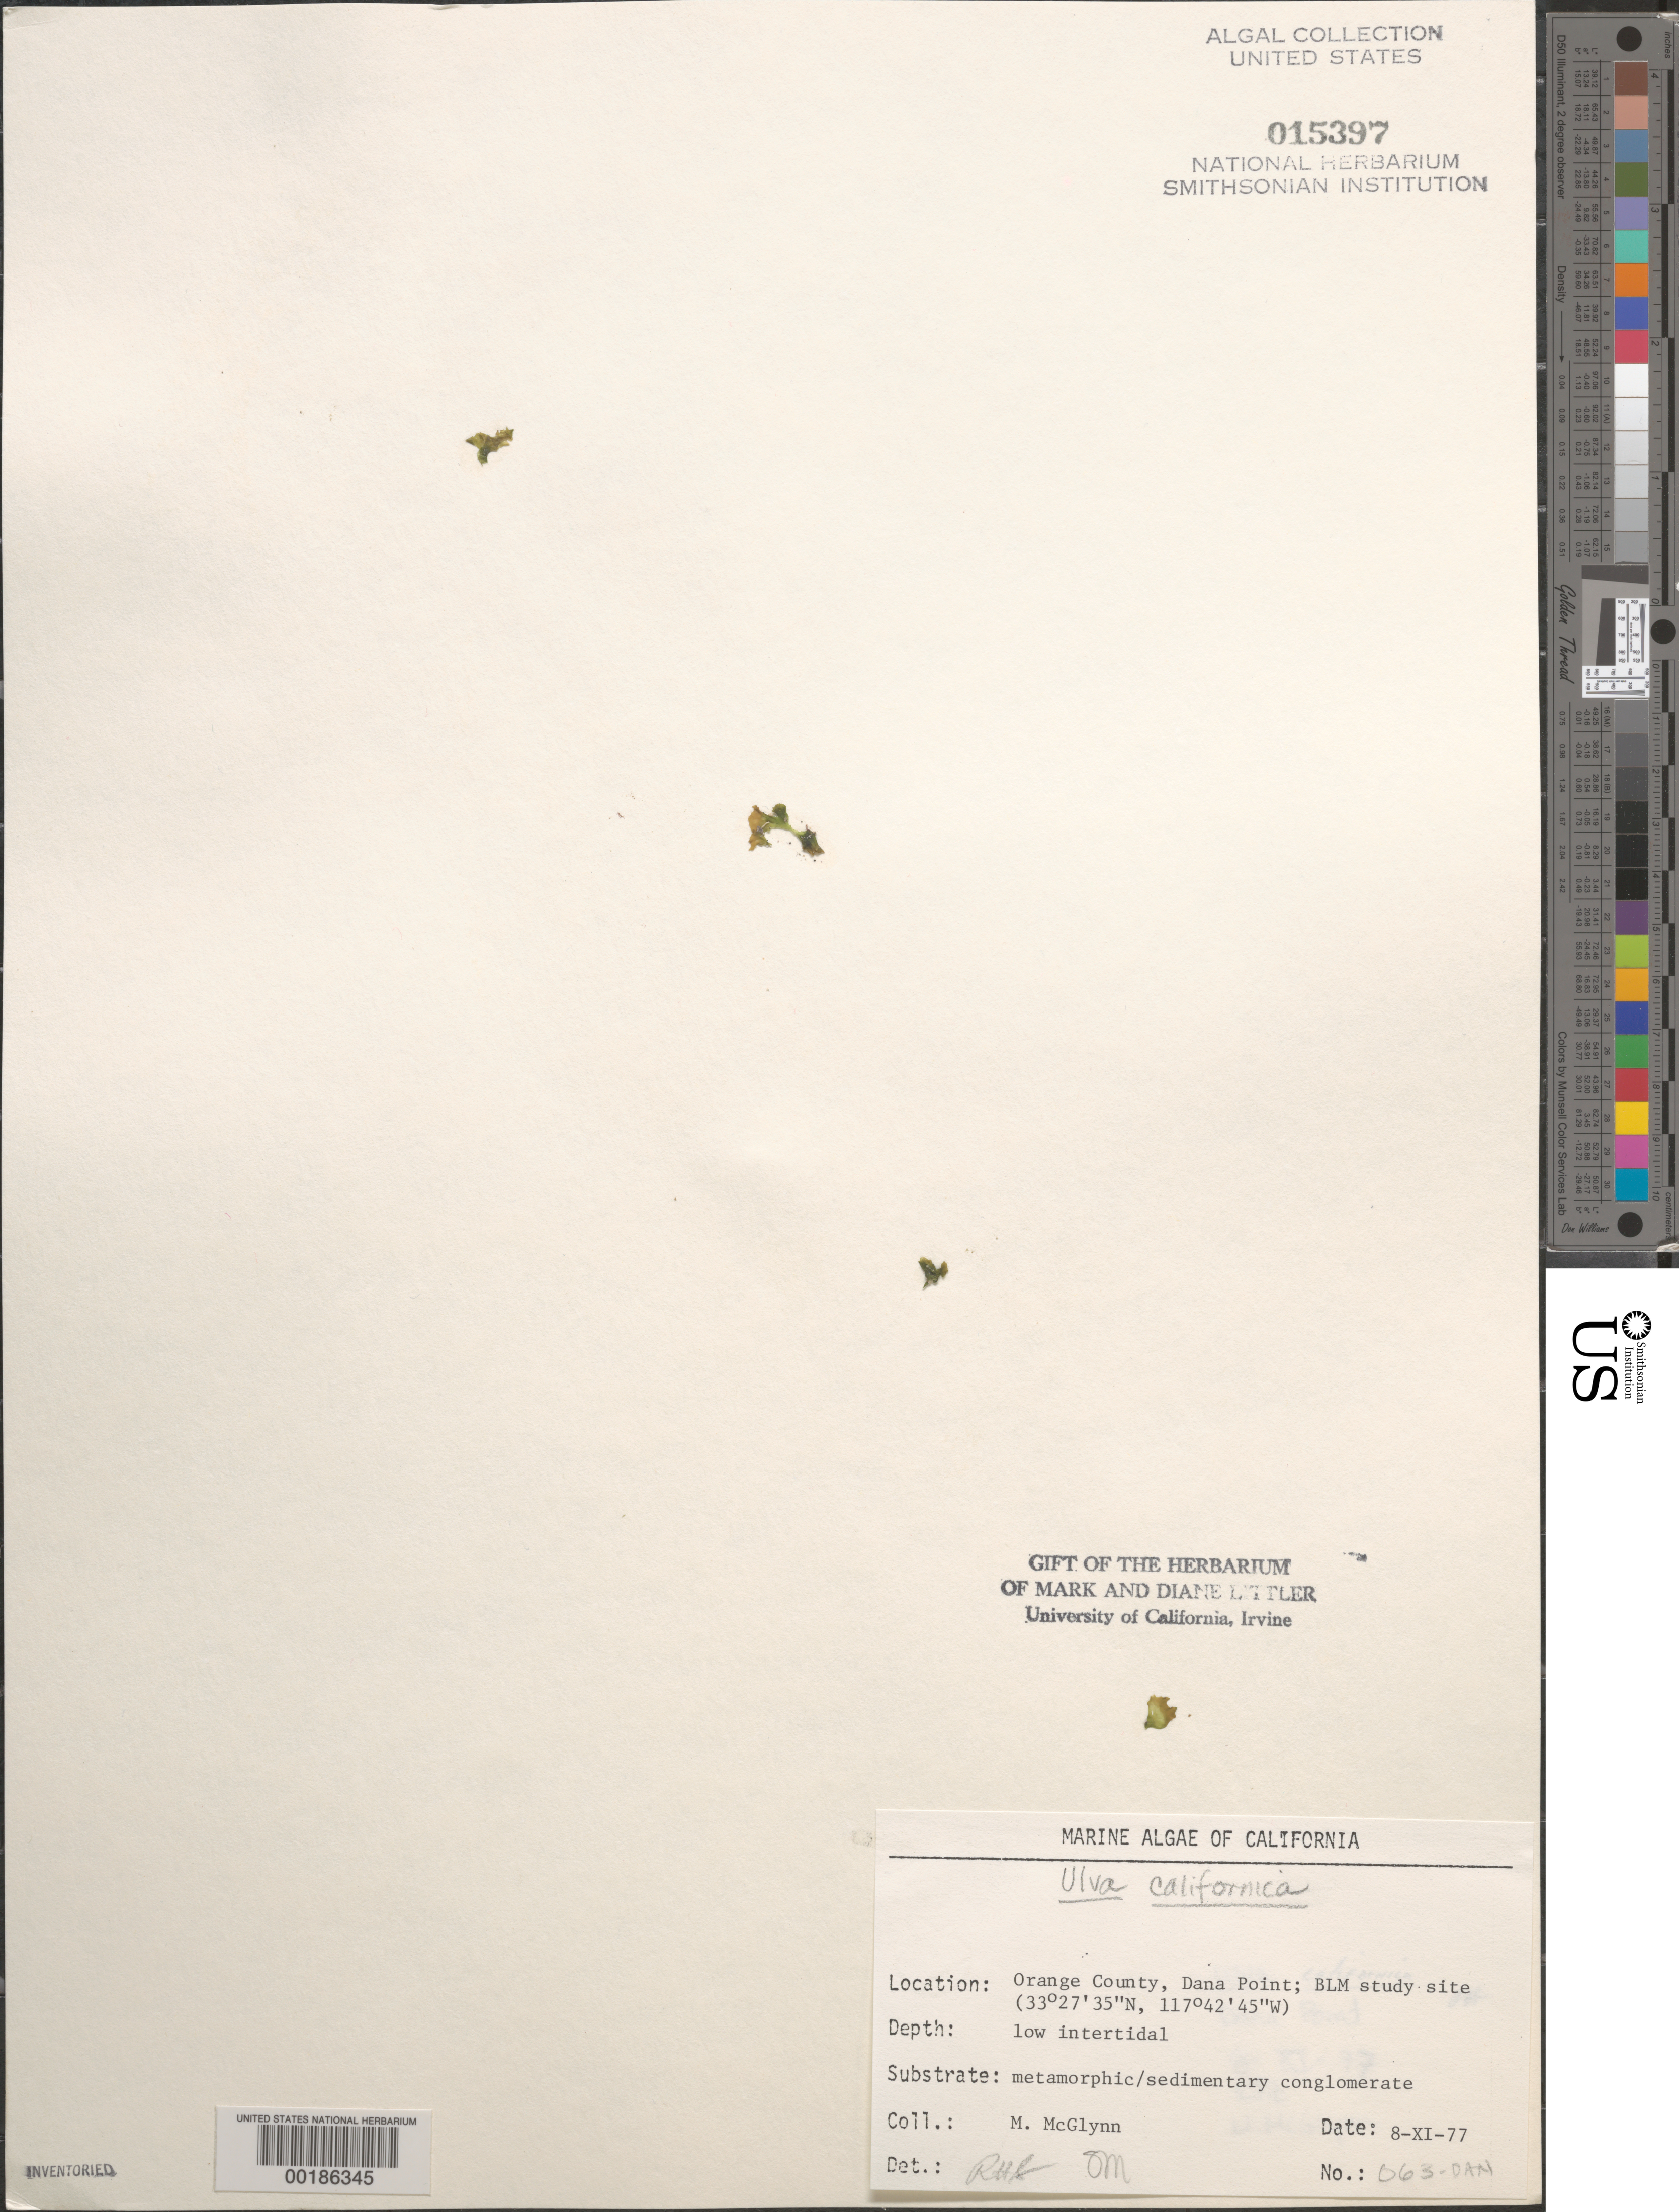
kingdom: Plantae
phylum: Chlorophyta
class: Ulvophyceae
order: Ulvales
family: Ulvaceae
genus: Ulva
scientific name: Ulva californica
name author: N.Wille in Collins et al.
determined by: Sims, Robert H.; Murray, S. N.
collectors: M. McGlynn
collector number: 063-DAN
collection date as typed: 08 Nov 1977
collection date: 1977-11-08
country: United States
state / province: California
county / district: Orange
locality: Dana Point, 1 km north of marina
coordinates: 33 27'35"N, 117 42'45"W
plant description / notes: BLM-SOCALBIGHT Rocky Intertidal Survey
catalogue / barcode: US 15397